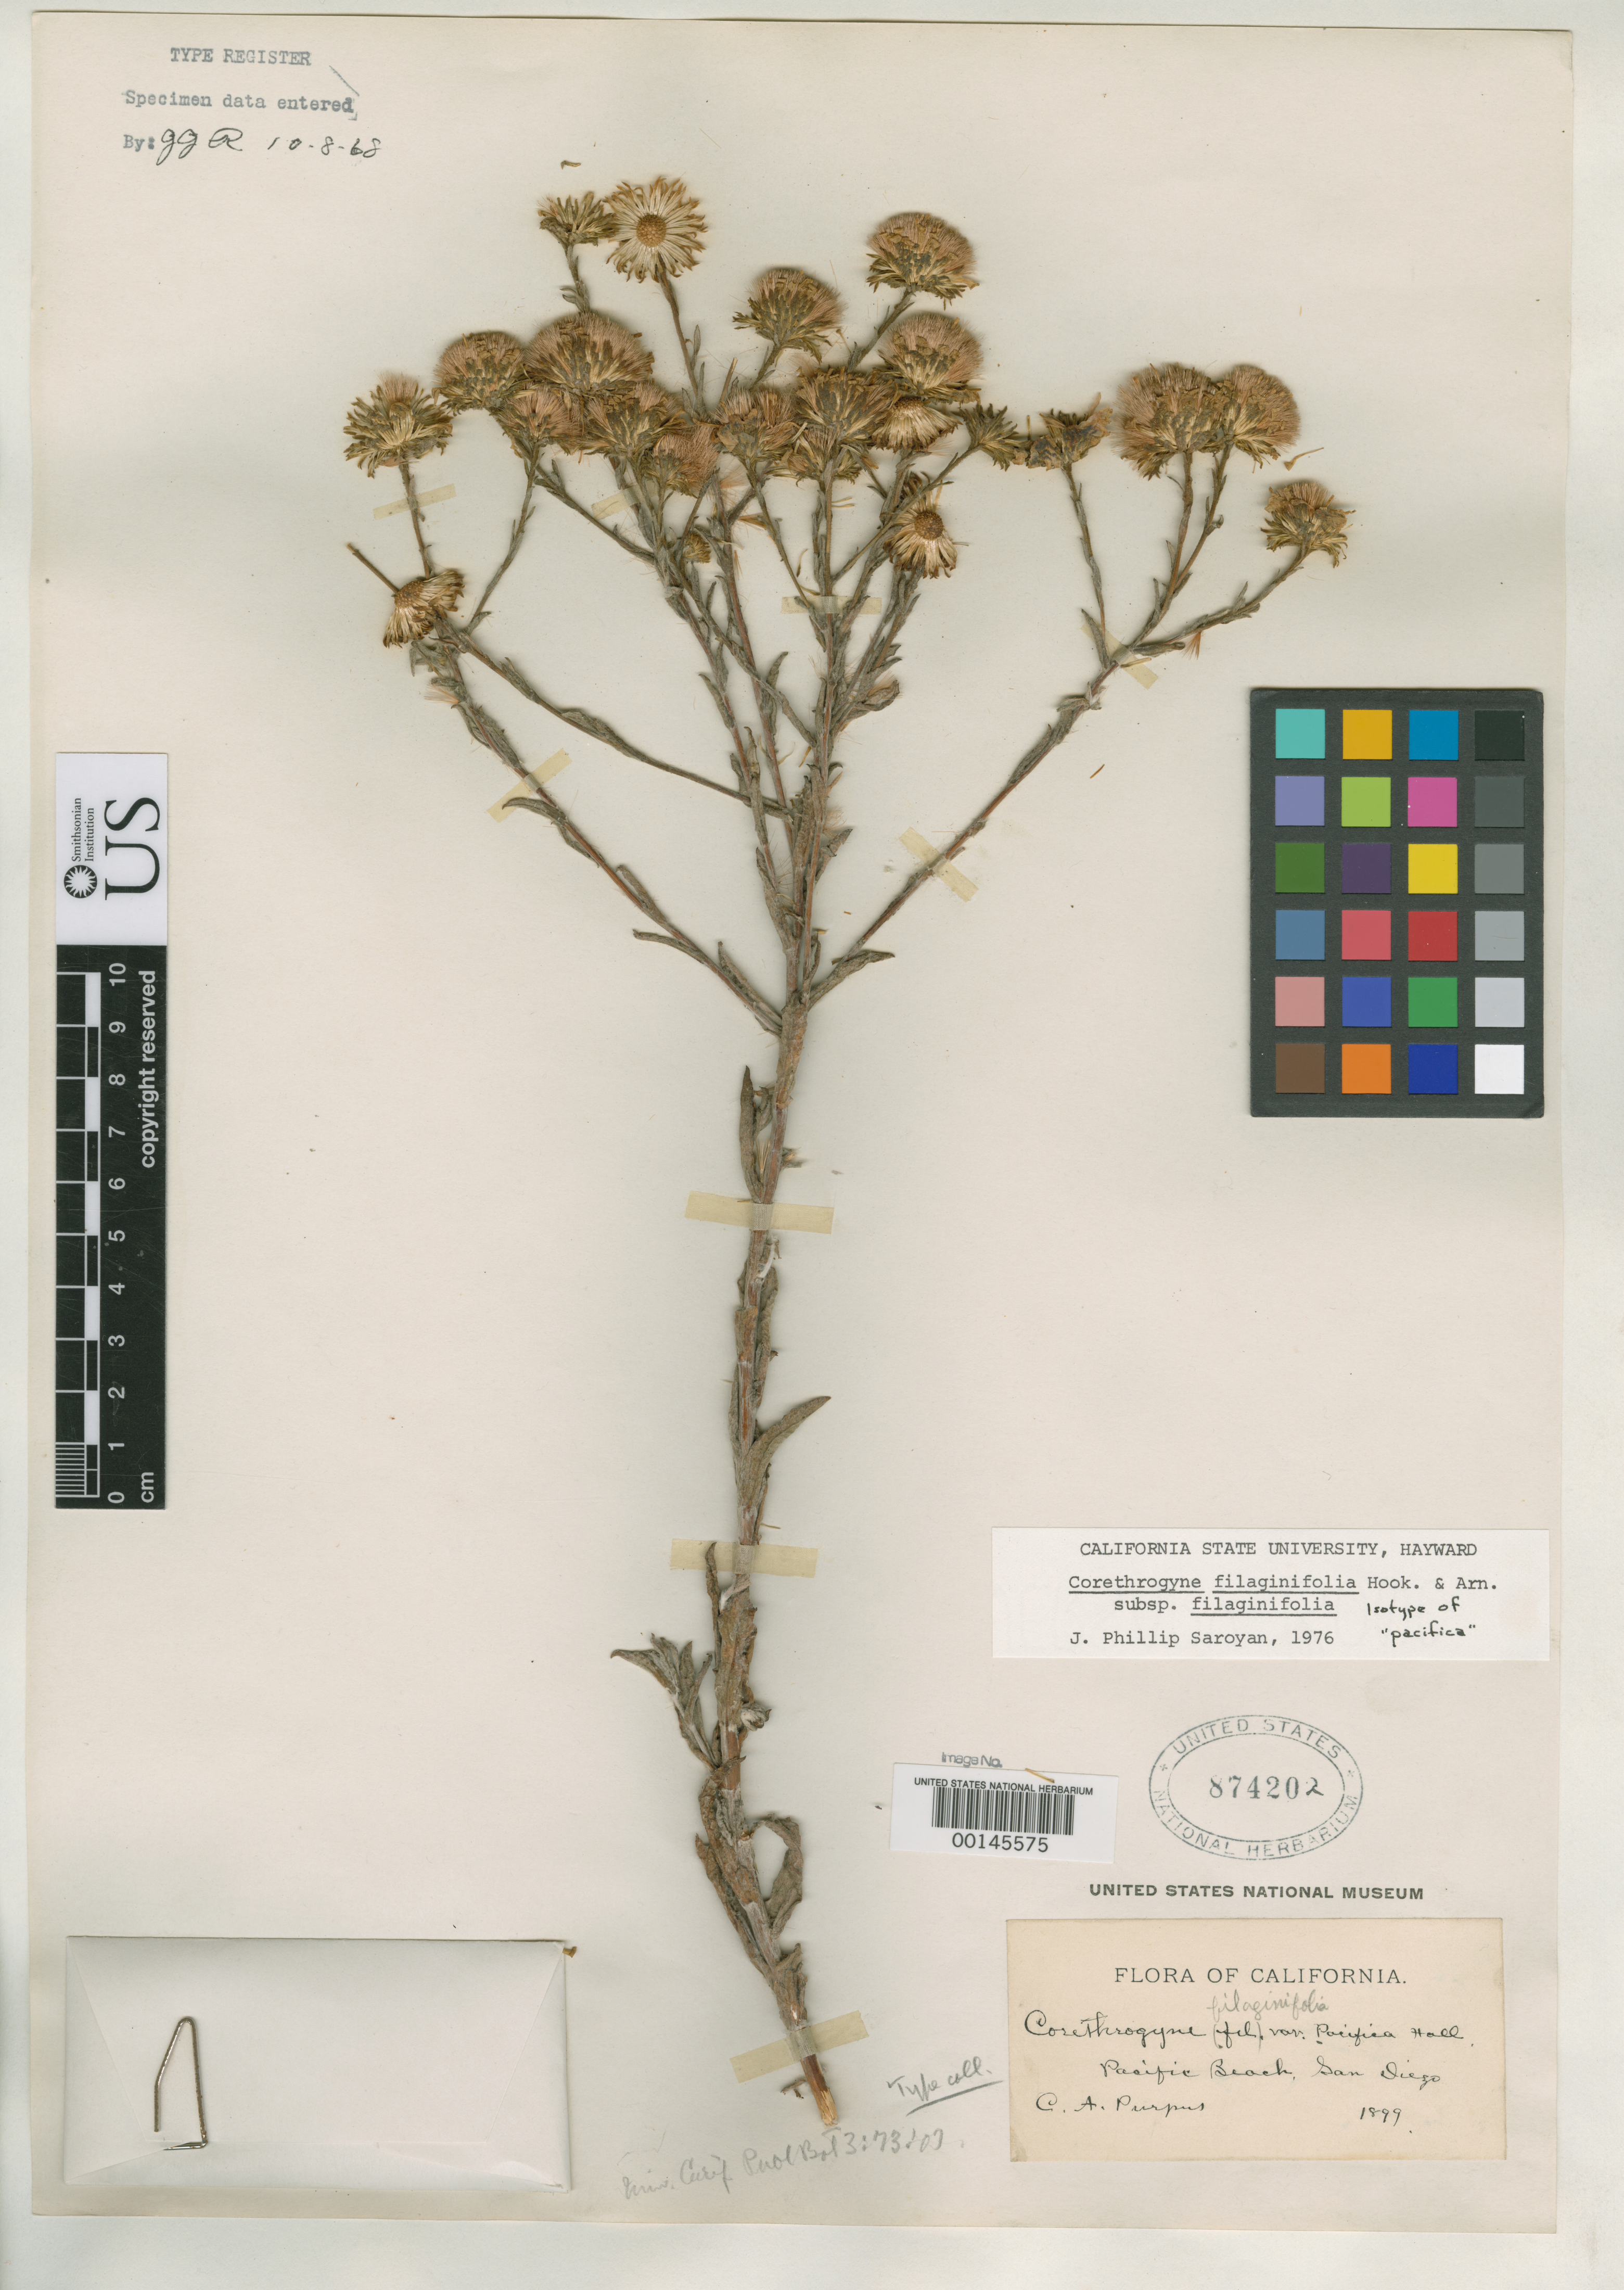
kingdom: Plantae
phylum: Tracheophyta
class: Magnoliopsida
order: Asterales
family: Asteraceae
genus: Corethrogyne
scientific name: Corethrogyne filaginifolia var. pacifica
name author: H.M. Hall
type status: Isotype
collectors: C. A. Purpus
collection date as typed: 1899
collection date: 1899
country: United States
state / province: California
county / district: San Diego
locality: Near San Diego.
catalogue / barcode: US 874202